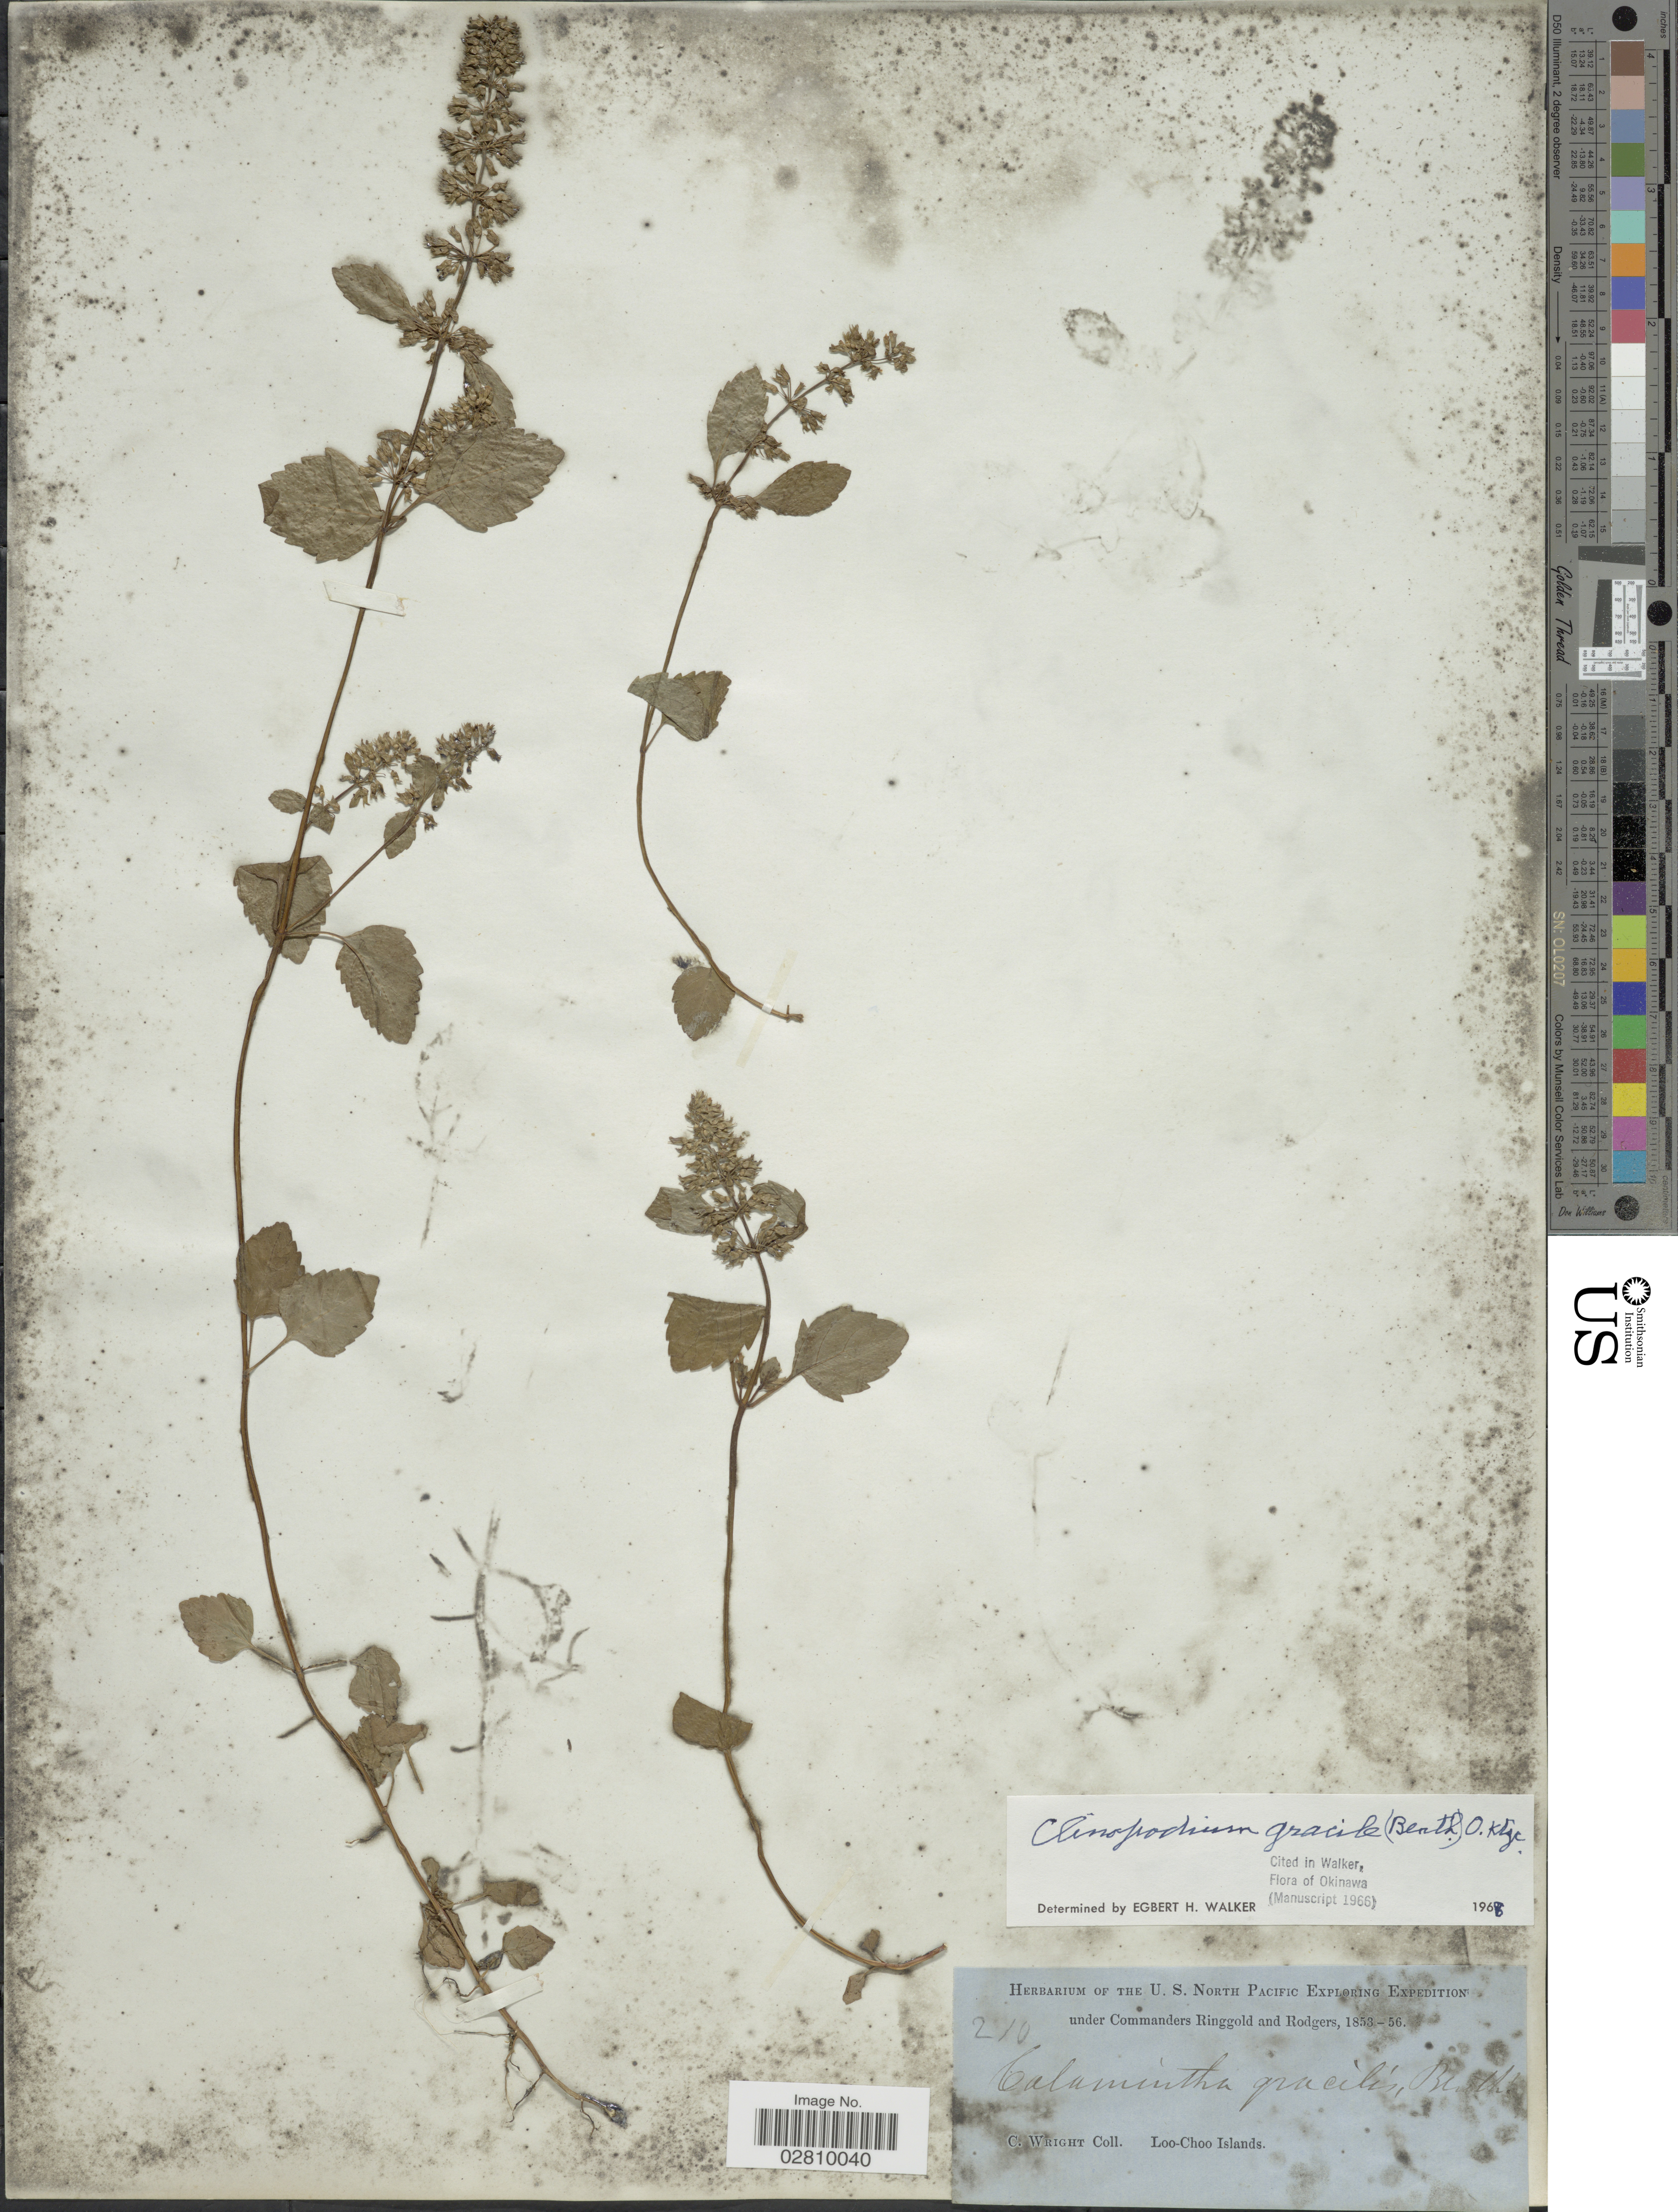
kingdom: Plantae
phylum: Tracheophyta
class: Magnoliopsida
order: Lamiales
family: Lamiaceae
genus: Calamintha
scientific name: Calamintha confinis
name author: Hance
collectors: C. Wright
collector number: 210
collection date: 1853/1856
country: Japan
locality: Loo-Choo Islands.